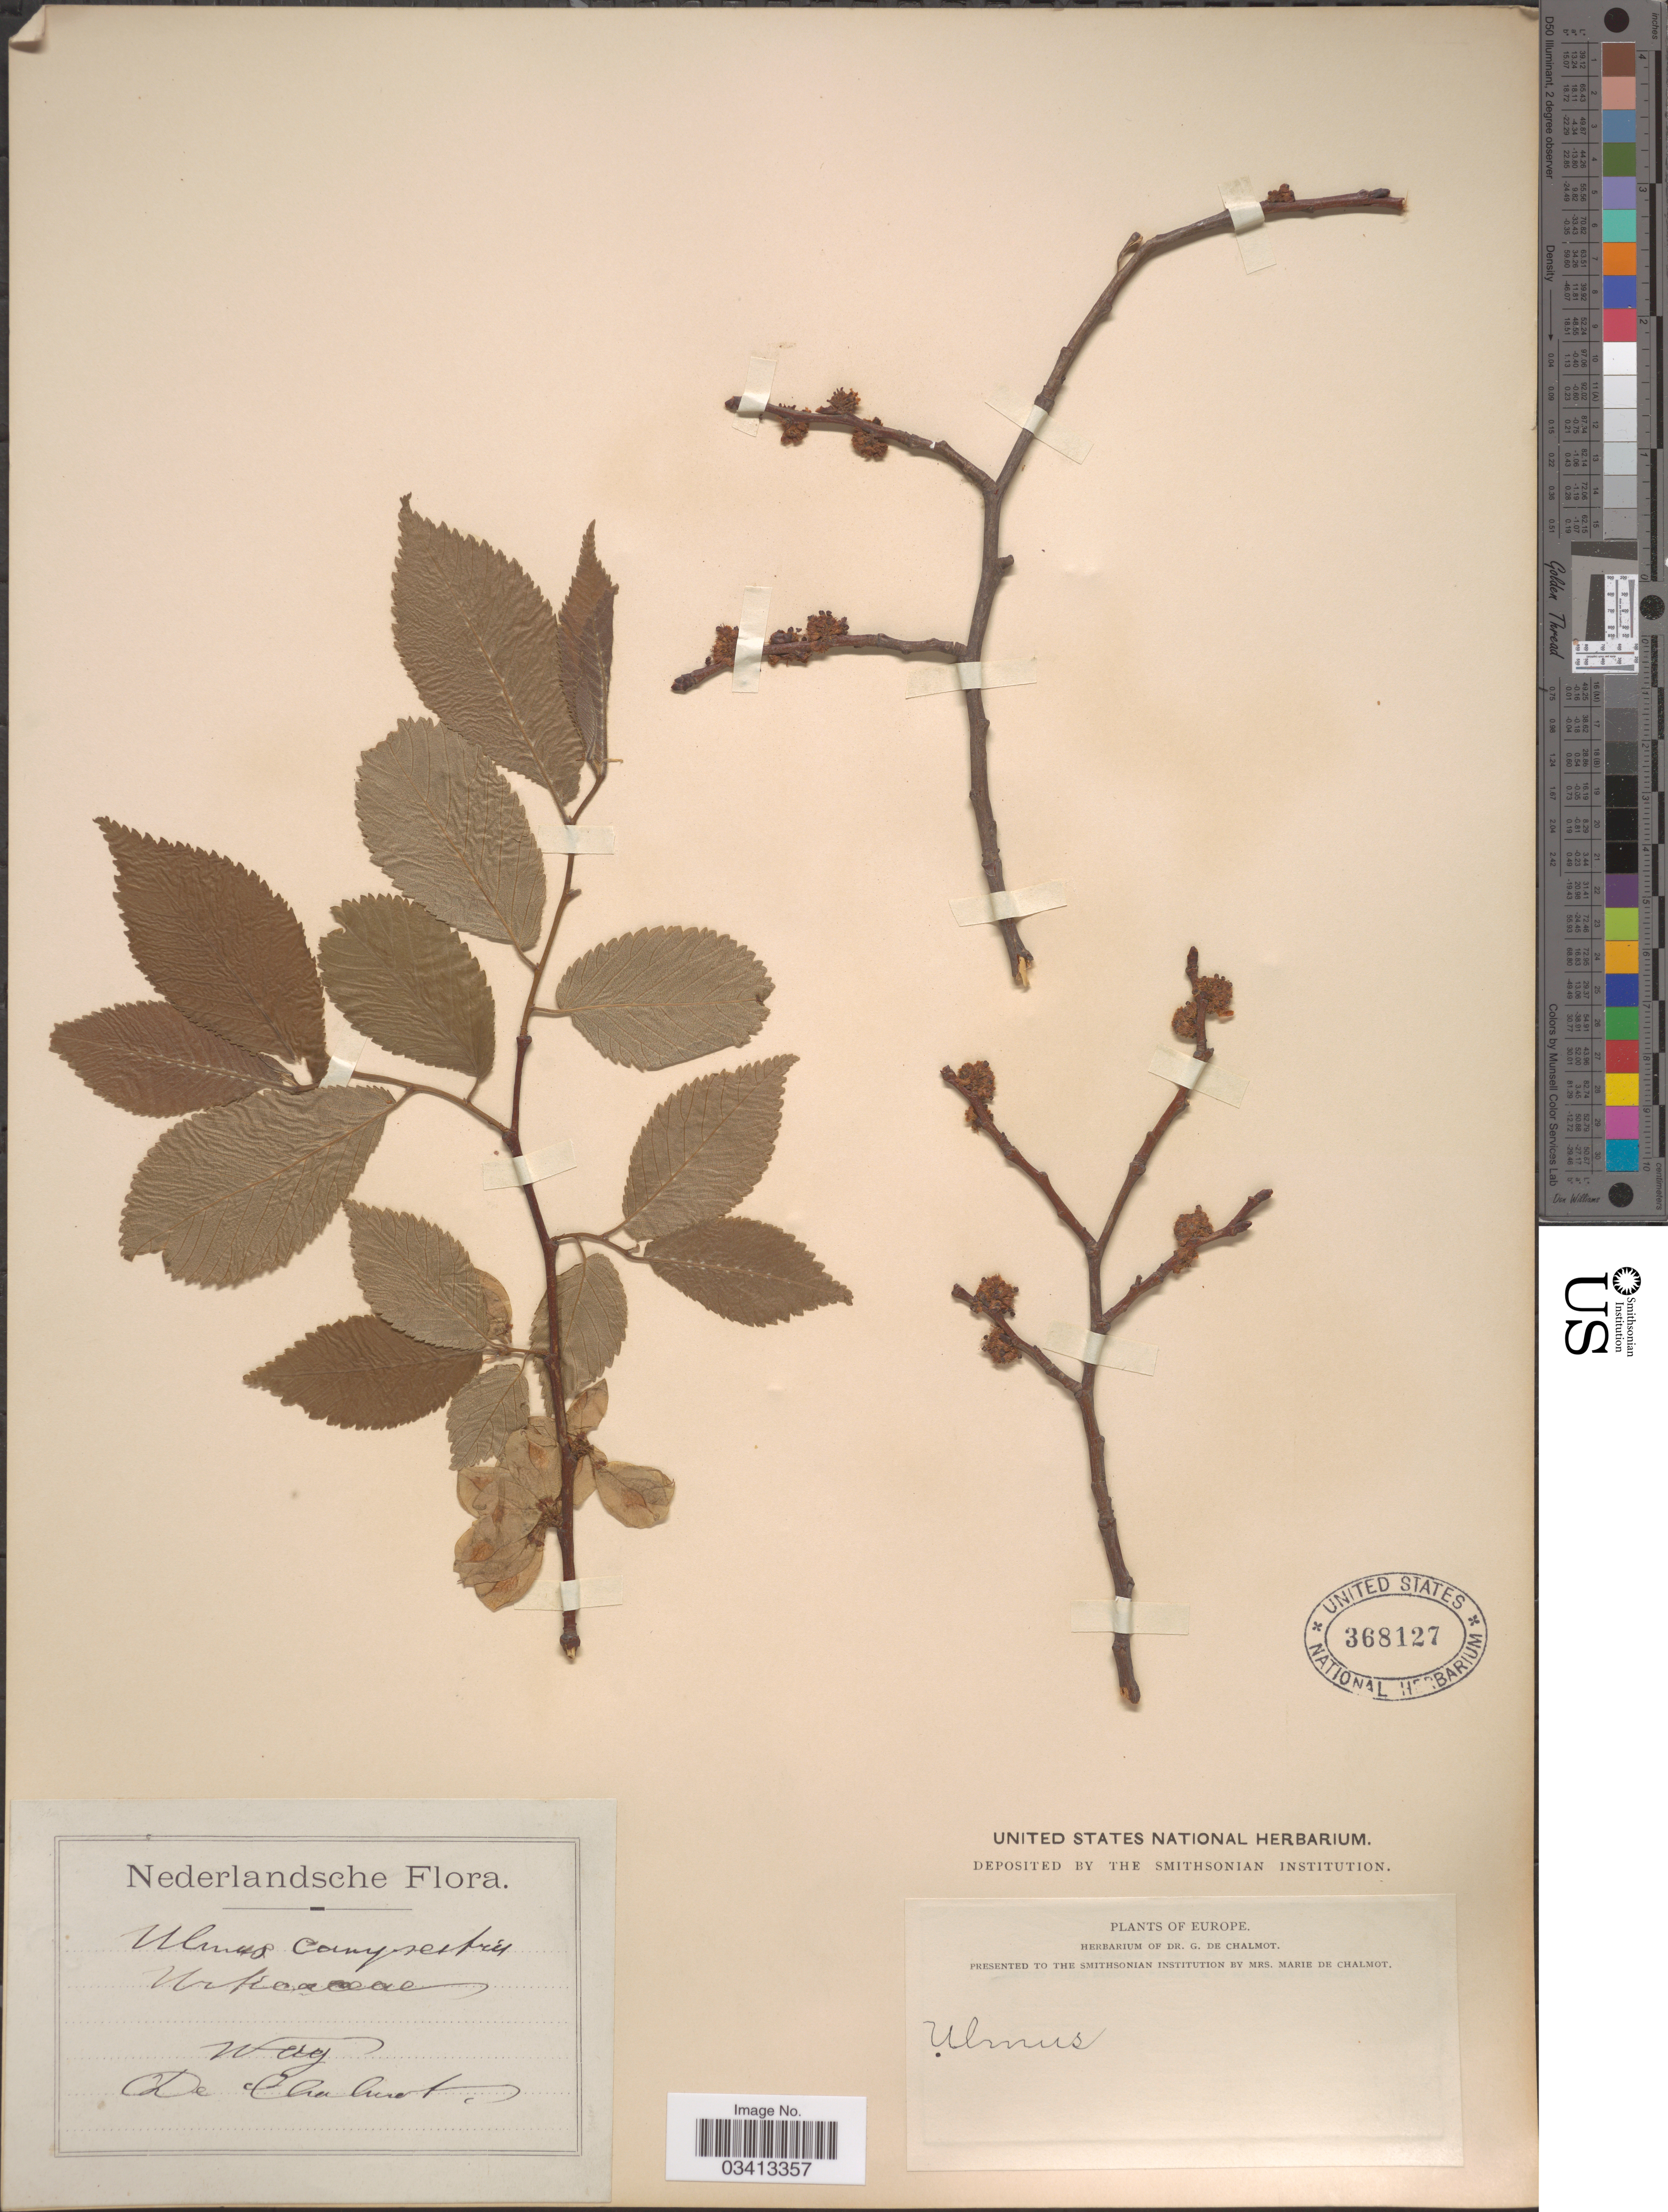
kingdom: Plantae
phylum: Tracheophyta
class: Magnoliopsida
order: Rosales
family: Ulmaceae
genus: Ulmus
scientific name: Ulmus campestris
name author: L.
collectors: G. de Chalmot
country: Netherlands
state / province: Gelderland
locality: Wag.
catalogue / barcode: US 368127